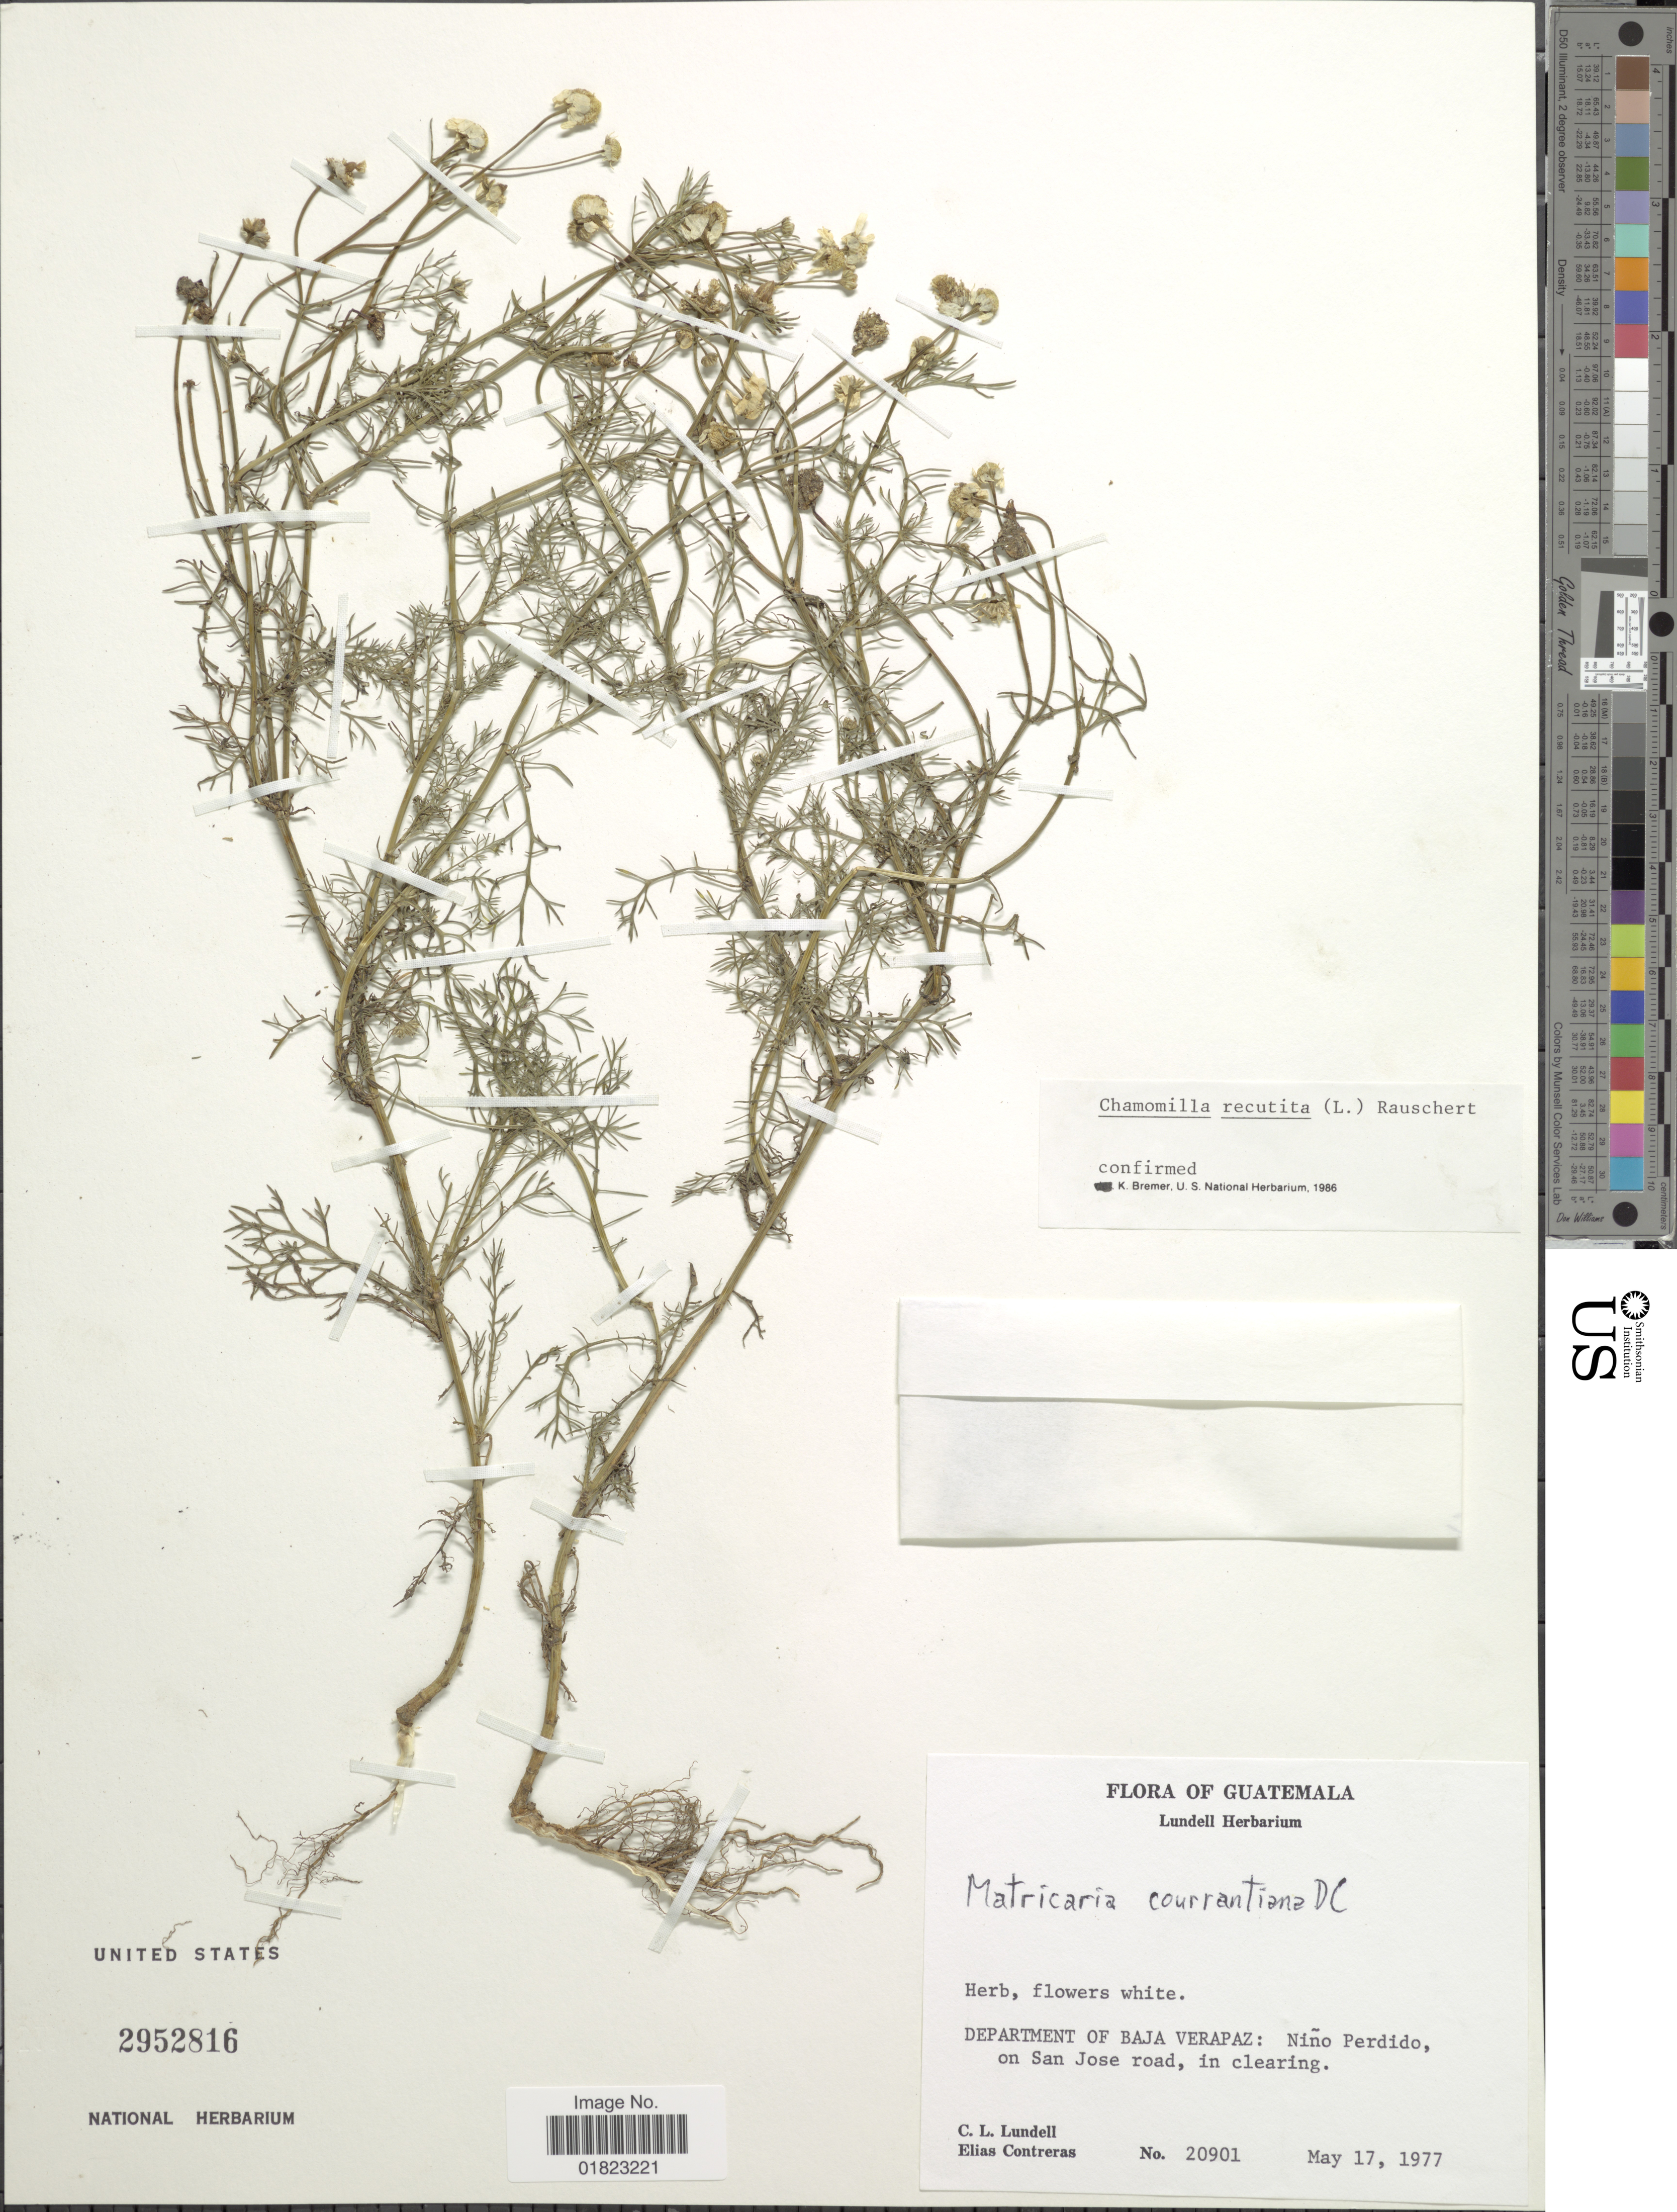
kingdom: Plantae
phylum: Tracheophyta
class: Magnoliopsida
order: Asterales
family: Asteraceae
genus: Matricaria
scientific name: Matricaria recutita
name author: L.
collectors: C. L. Lundell & E. Contreras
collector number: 20901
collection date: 1977-05-17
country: Guatemala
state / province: Baja Verapaz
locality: Guatemala. Department of Baja Verapaz: Nino Perdido. on San Jose road, in clearing.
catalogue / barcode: US 2952816